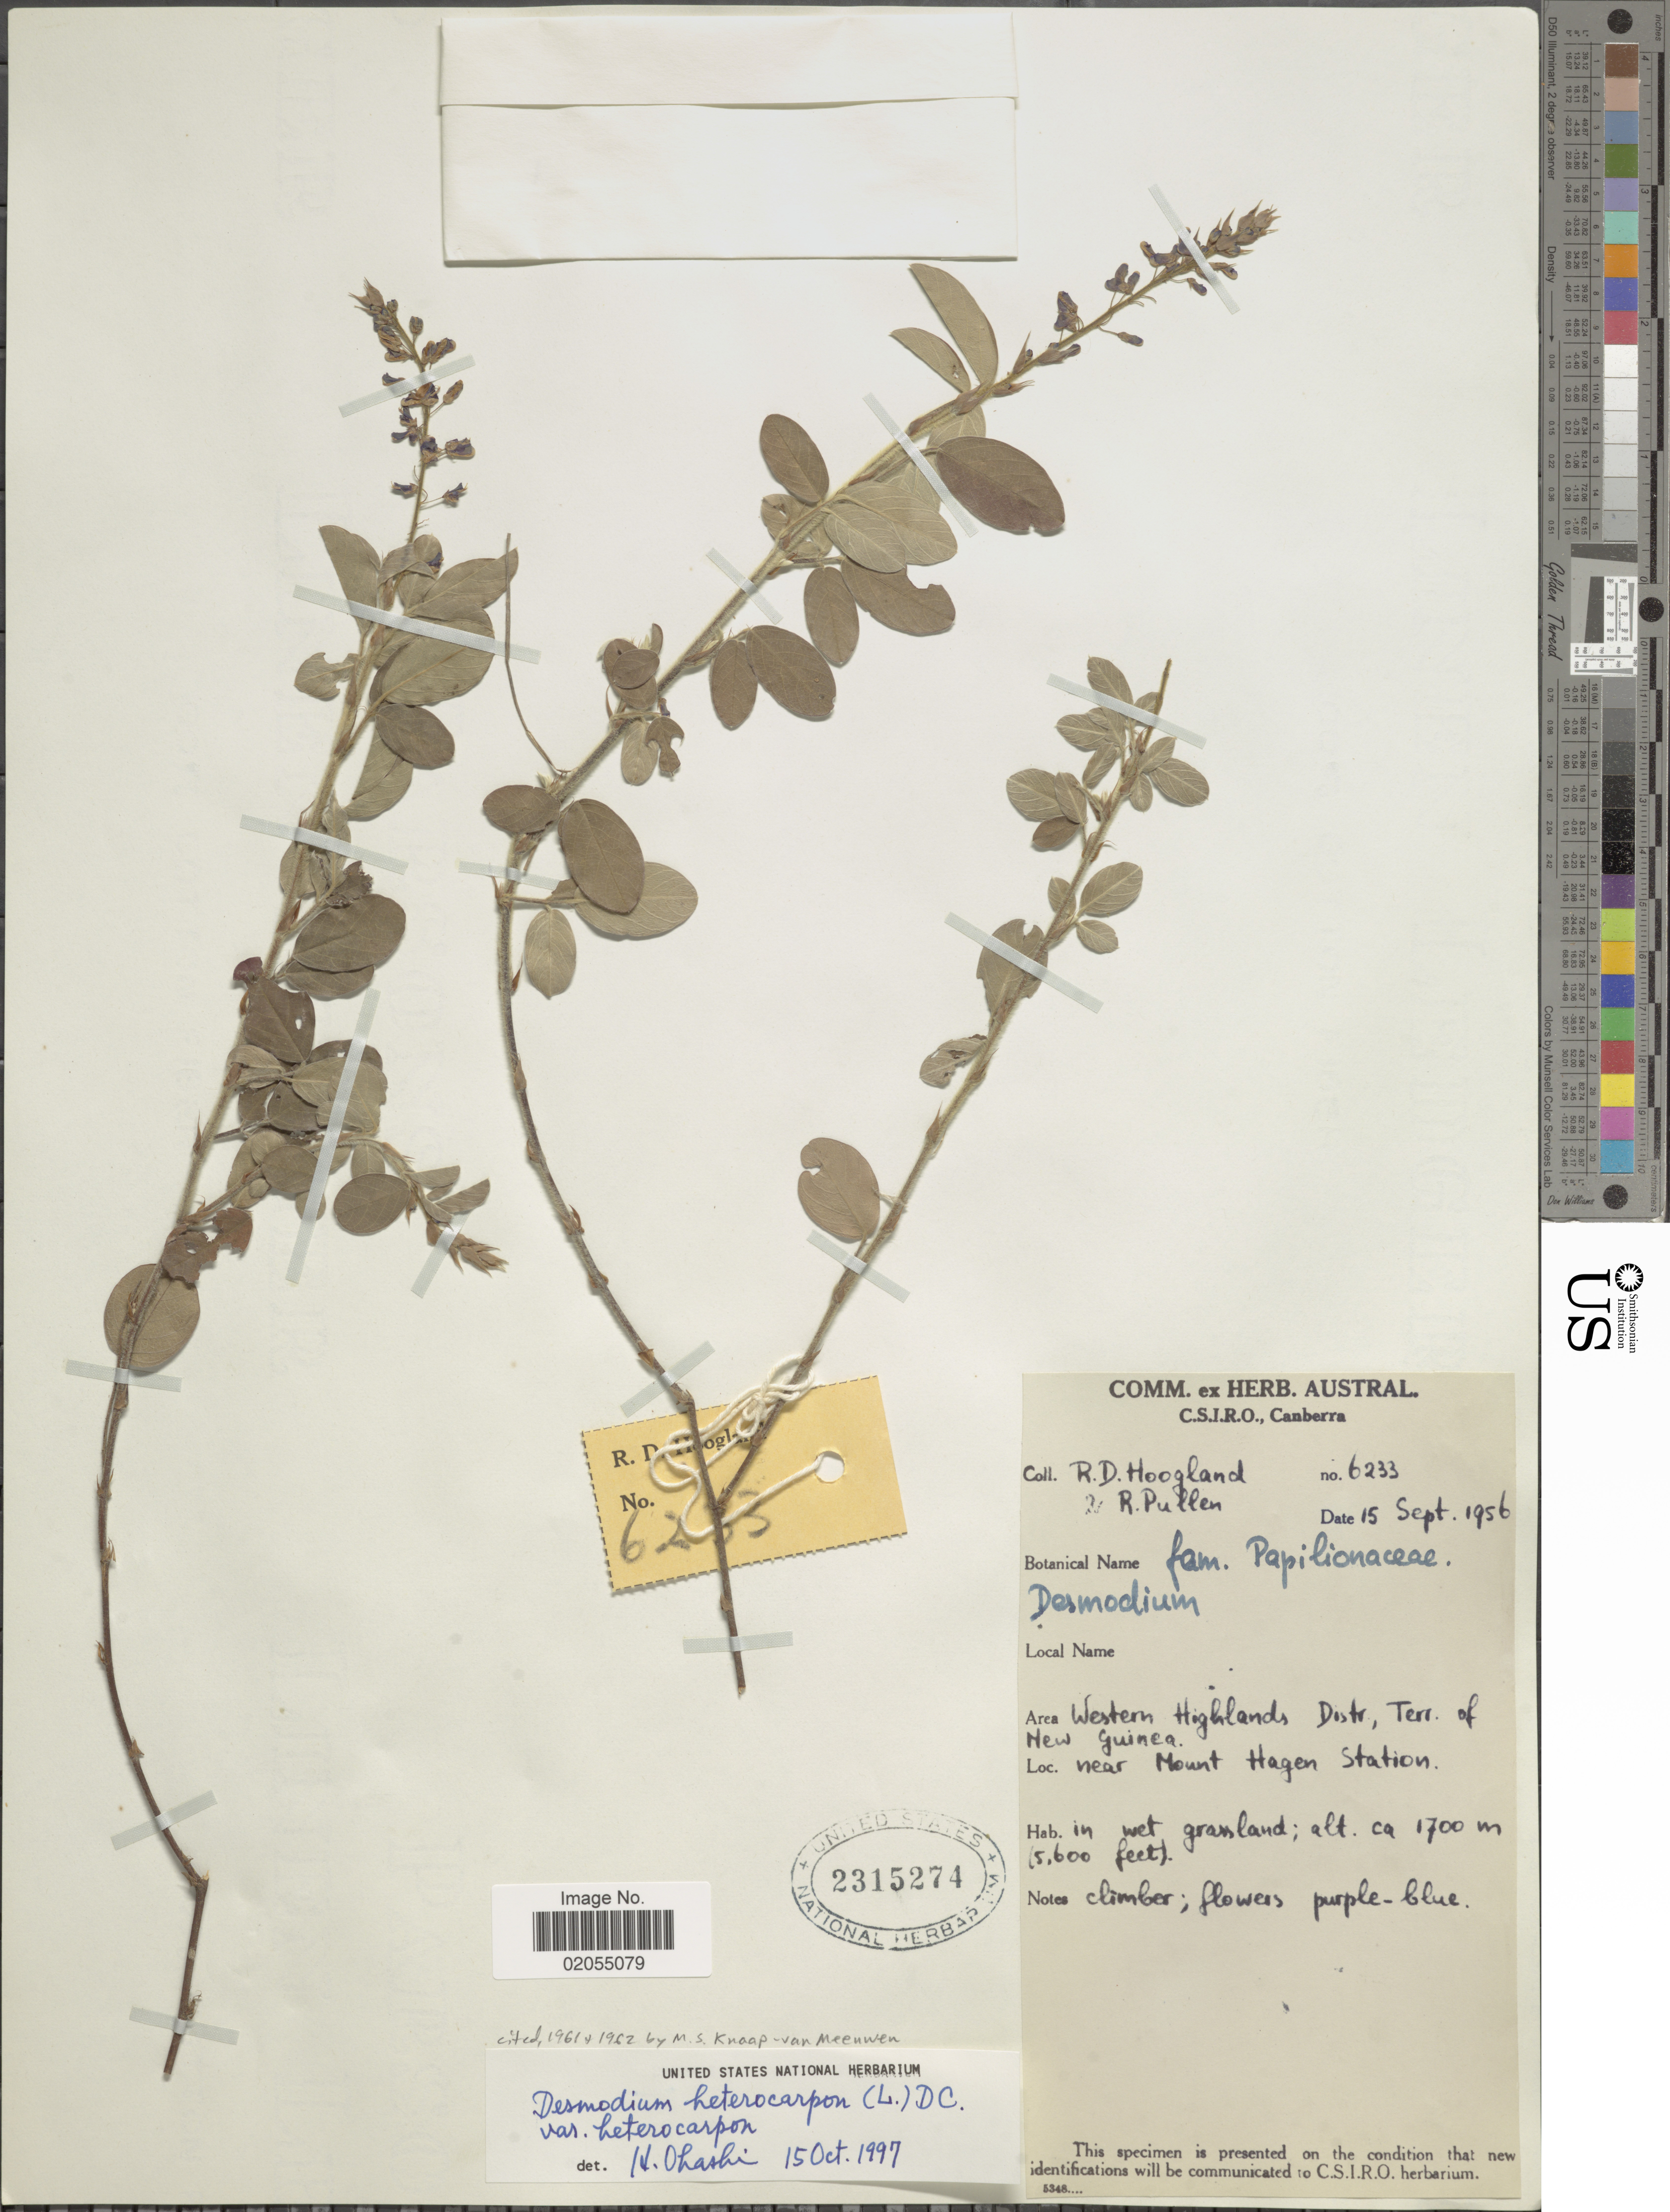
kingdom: Plantae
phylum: Tracheophyta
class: Magnoliopsida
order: Fabales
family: Fabaceae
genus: Grona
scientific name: Grona heterocarpos subsp. heterocarpos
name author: (L.) H. Ohashi & K. Ohashi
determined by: Strong, Mark T., (BOT), Smithsonian Institution - National Museum of Natural History (UNITED STATES)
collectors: R. D. Hoogland & R. Pullen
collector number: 6233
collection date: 1956-09-15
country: Papua New Guinea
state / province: Manus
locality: Western Highlands Distr., Terr. of New Guinea. Near Mount Hagen Station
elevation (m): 1700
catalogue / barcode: US 2315274